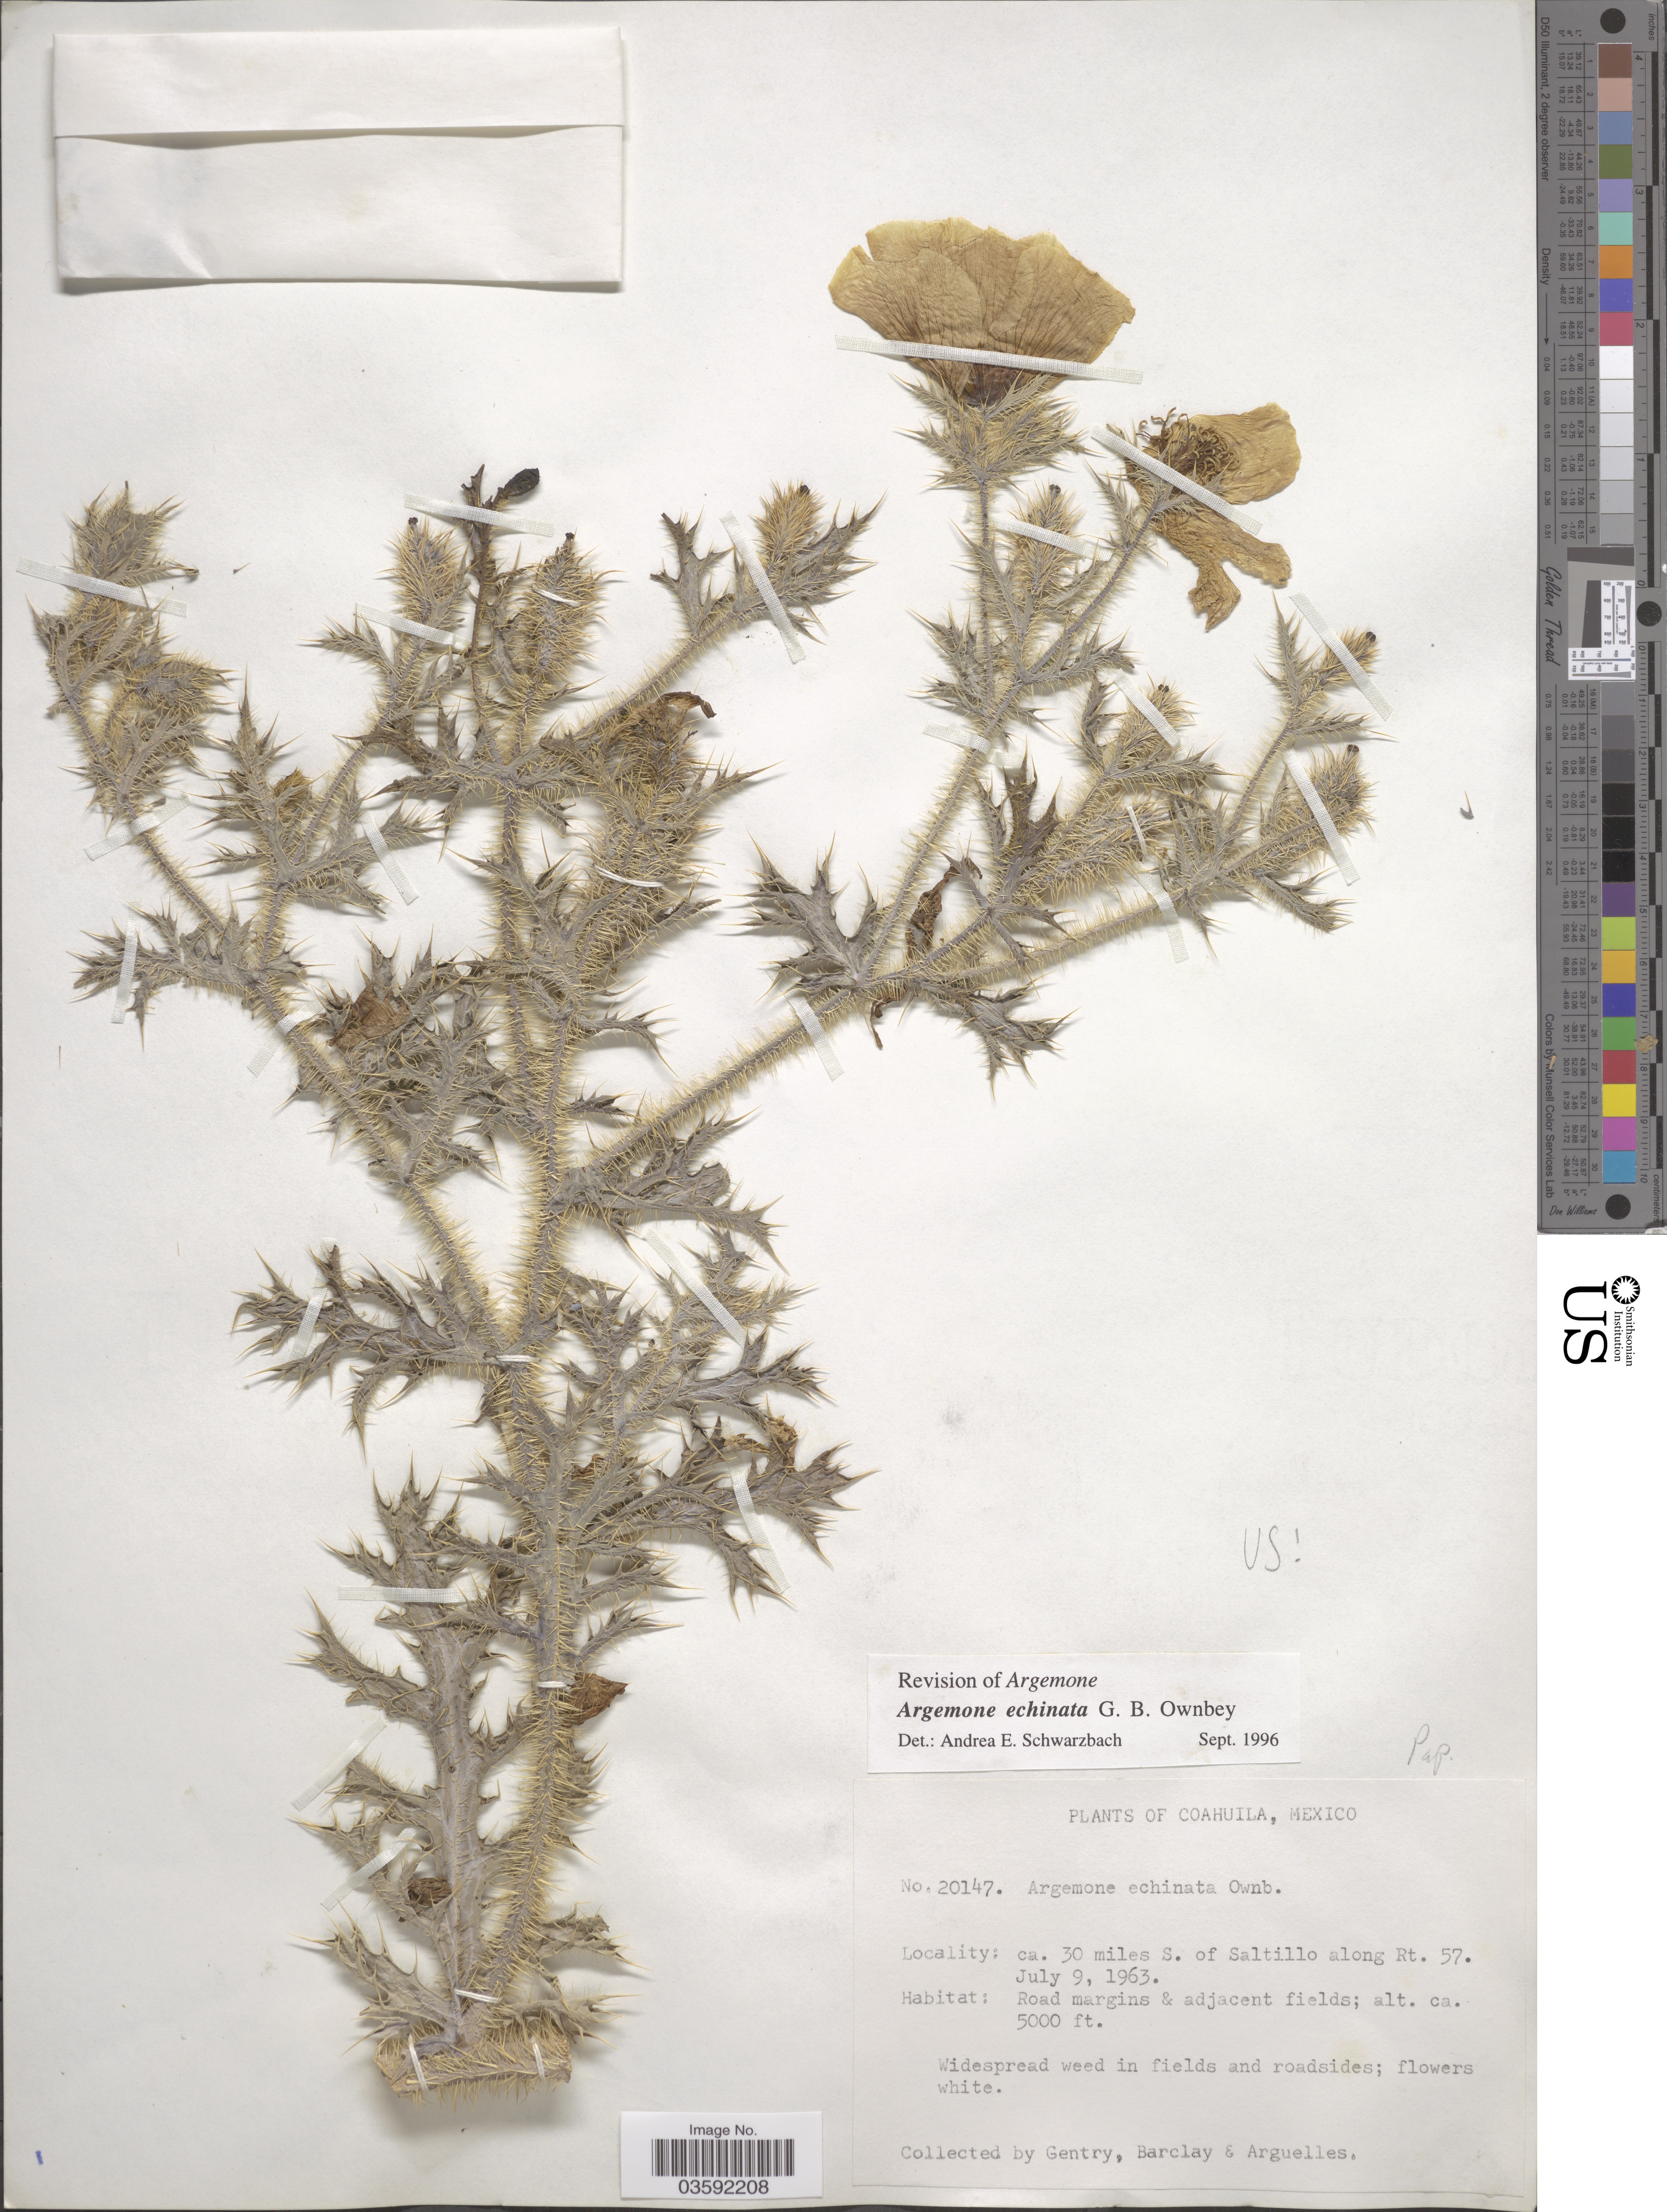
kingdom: Plantae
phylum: Tracheophyta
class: Magnoliopsida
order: Ranunculales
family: Papaveraceae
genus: Argemone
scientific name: Argemone echinata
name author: G.B. Ownbey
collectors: Gentry, --, -- Barclay & Arguelles, --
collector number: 20147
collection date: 1963-07-09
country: Mexico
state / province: Coahuila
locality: Ca. 30 miles S. of Saltillo along Rt. 57.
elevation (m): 1524